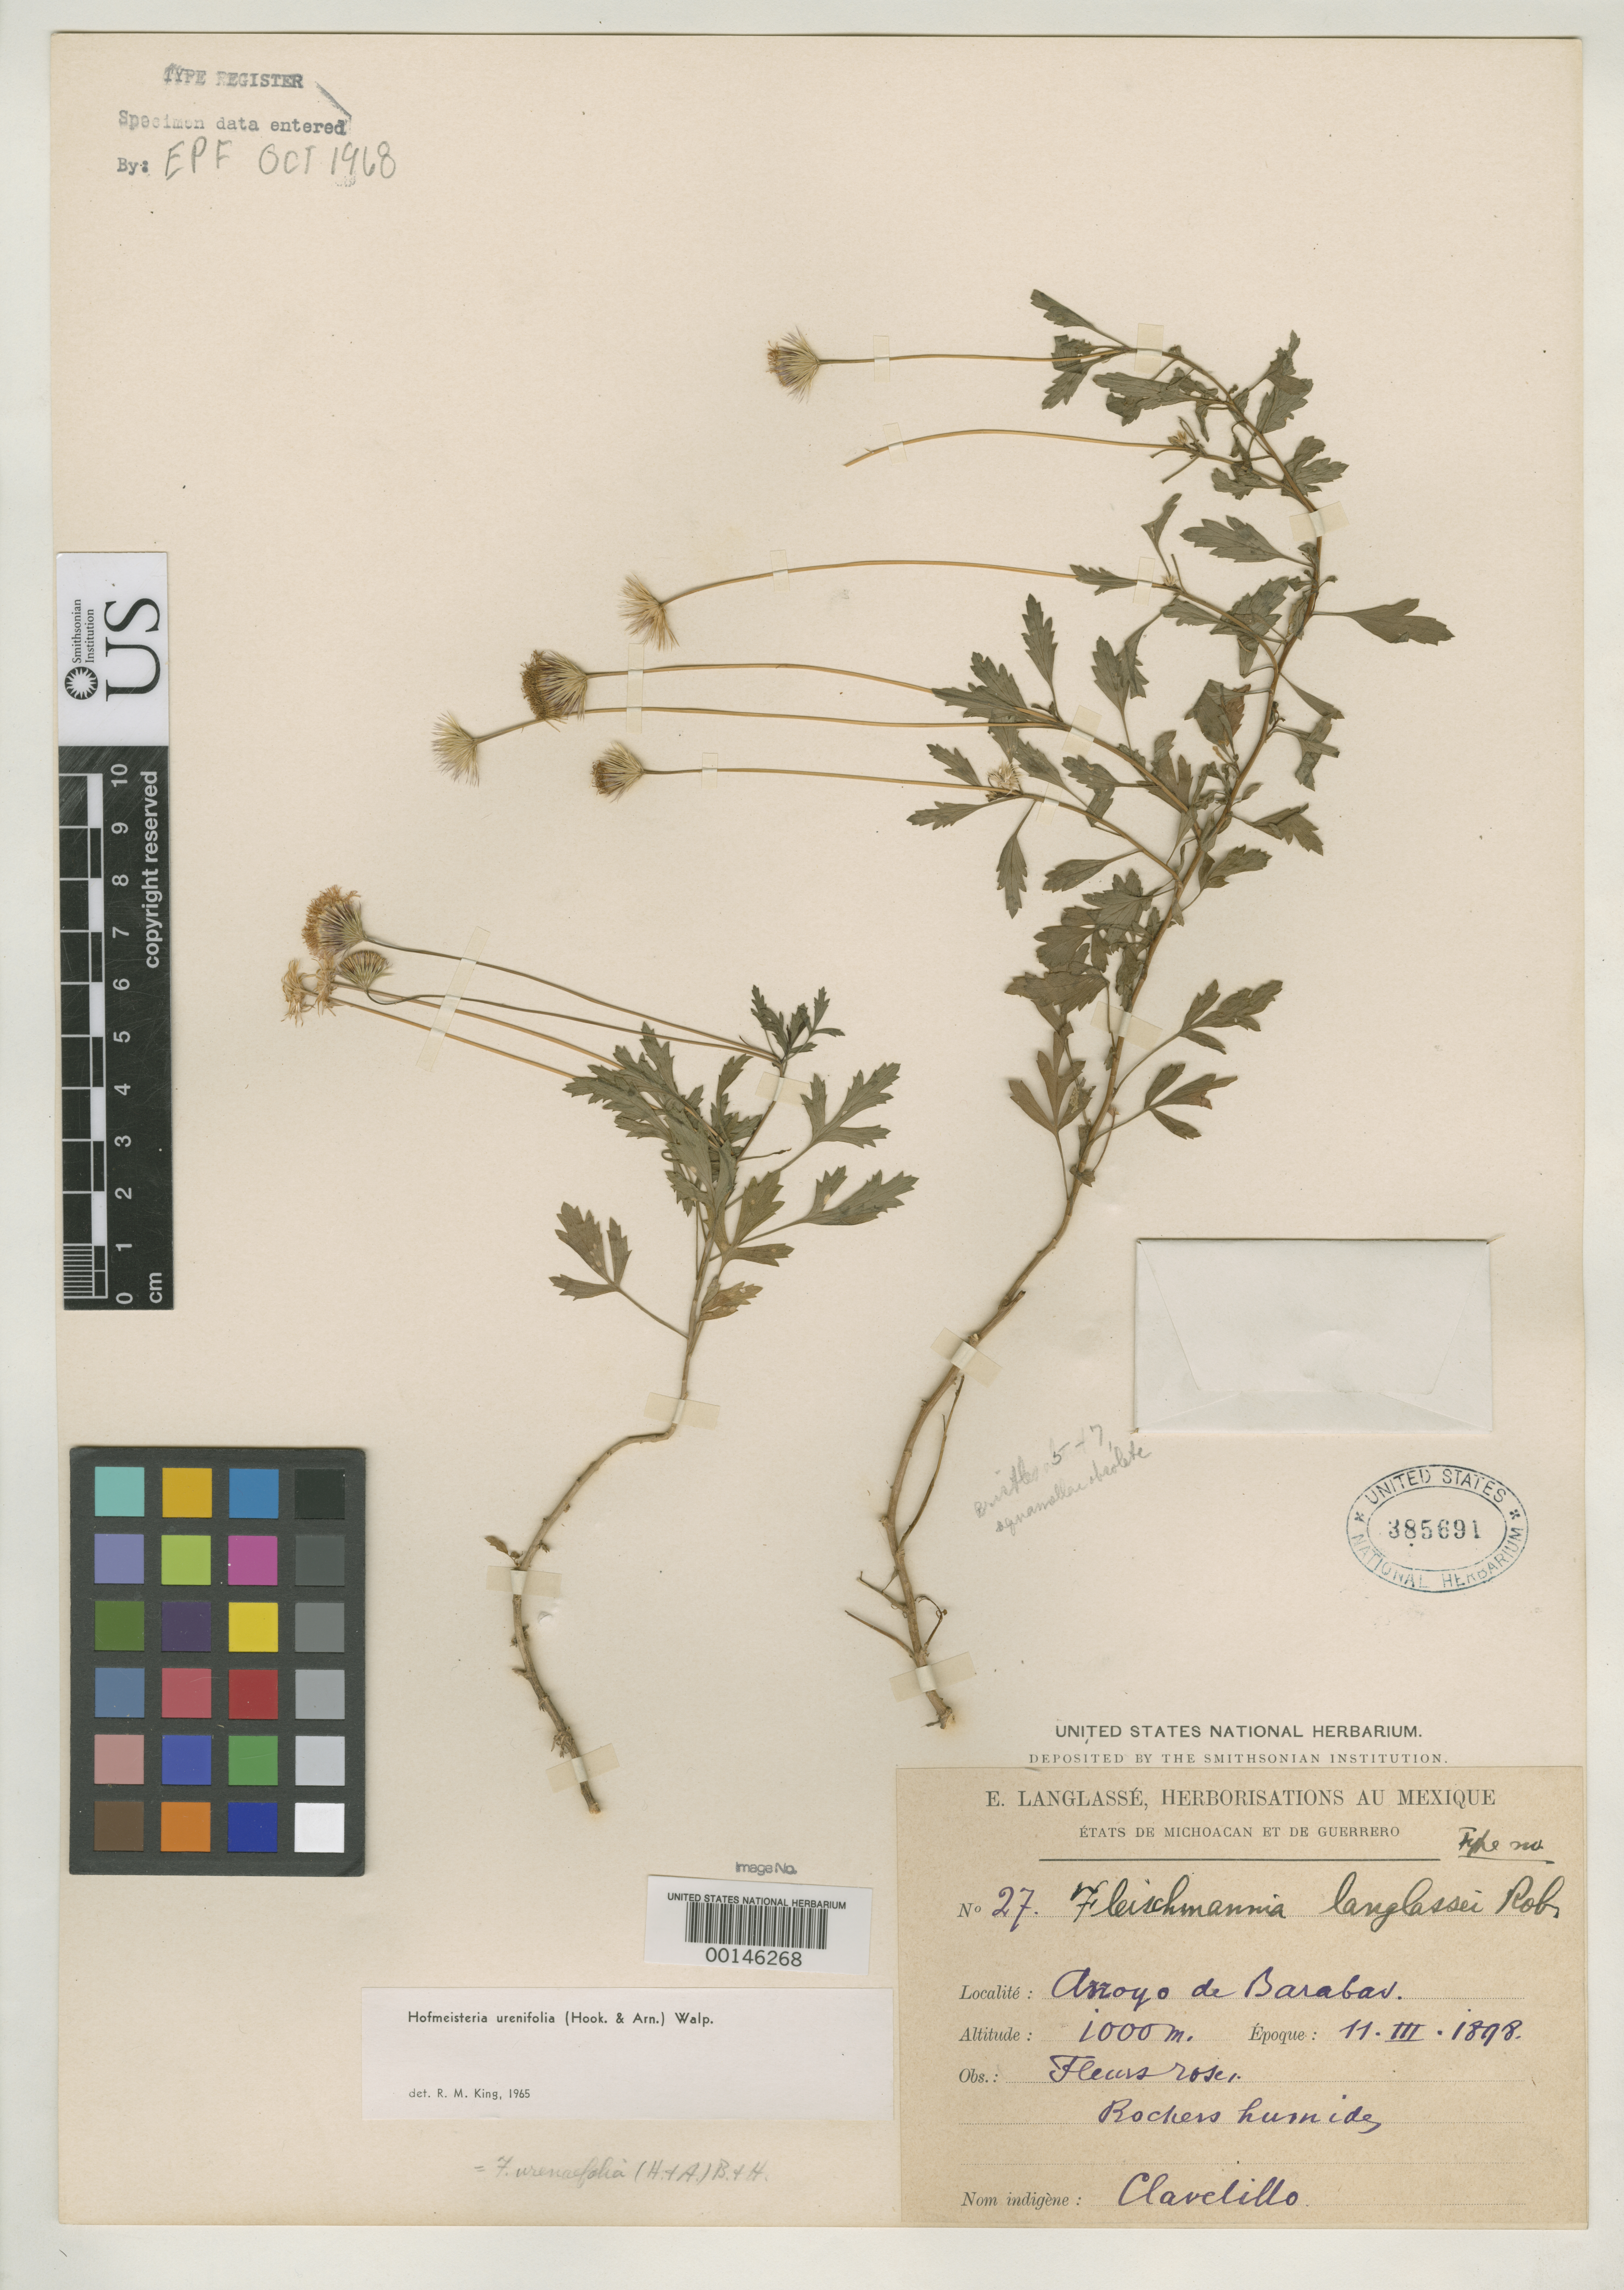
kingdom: Plantae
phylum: Tracheophyta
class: Magnoliopsida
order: Asterales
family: Asteraceae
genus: Fleischmannia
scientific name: Fleischmannia langlassei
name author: B.L. Rob.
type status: Isotype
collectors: E. Langlassé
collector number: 27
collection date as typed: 11 Mar 1898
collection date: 1898-03-11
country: Mexico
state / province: Guerrero / Michoacán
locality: Arroyo de Barabas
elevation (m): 1000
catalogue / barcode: US 385691